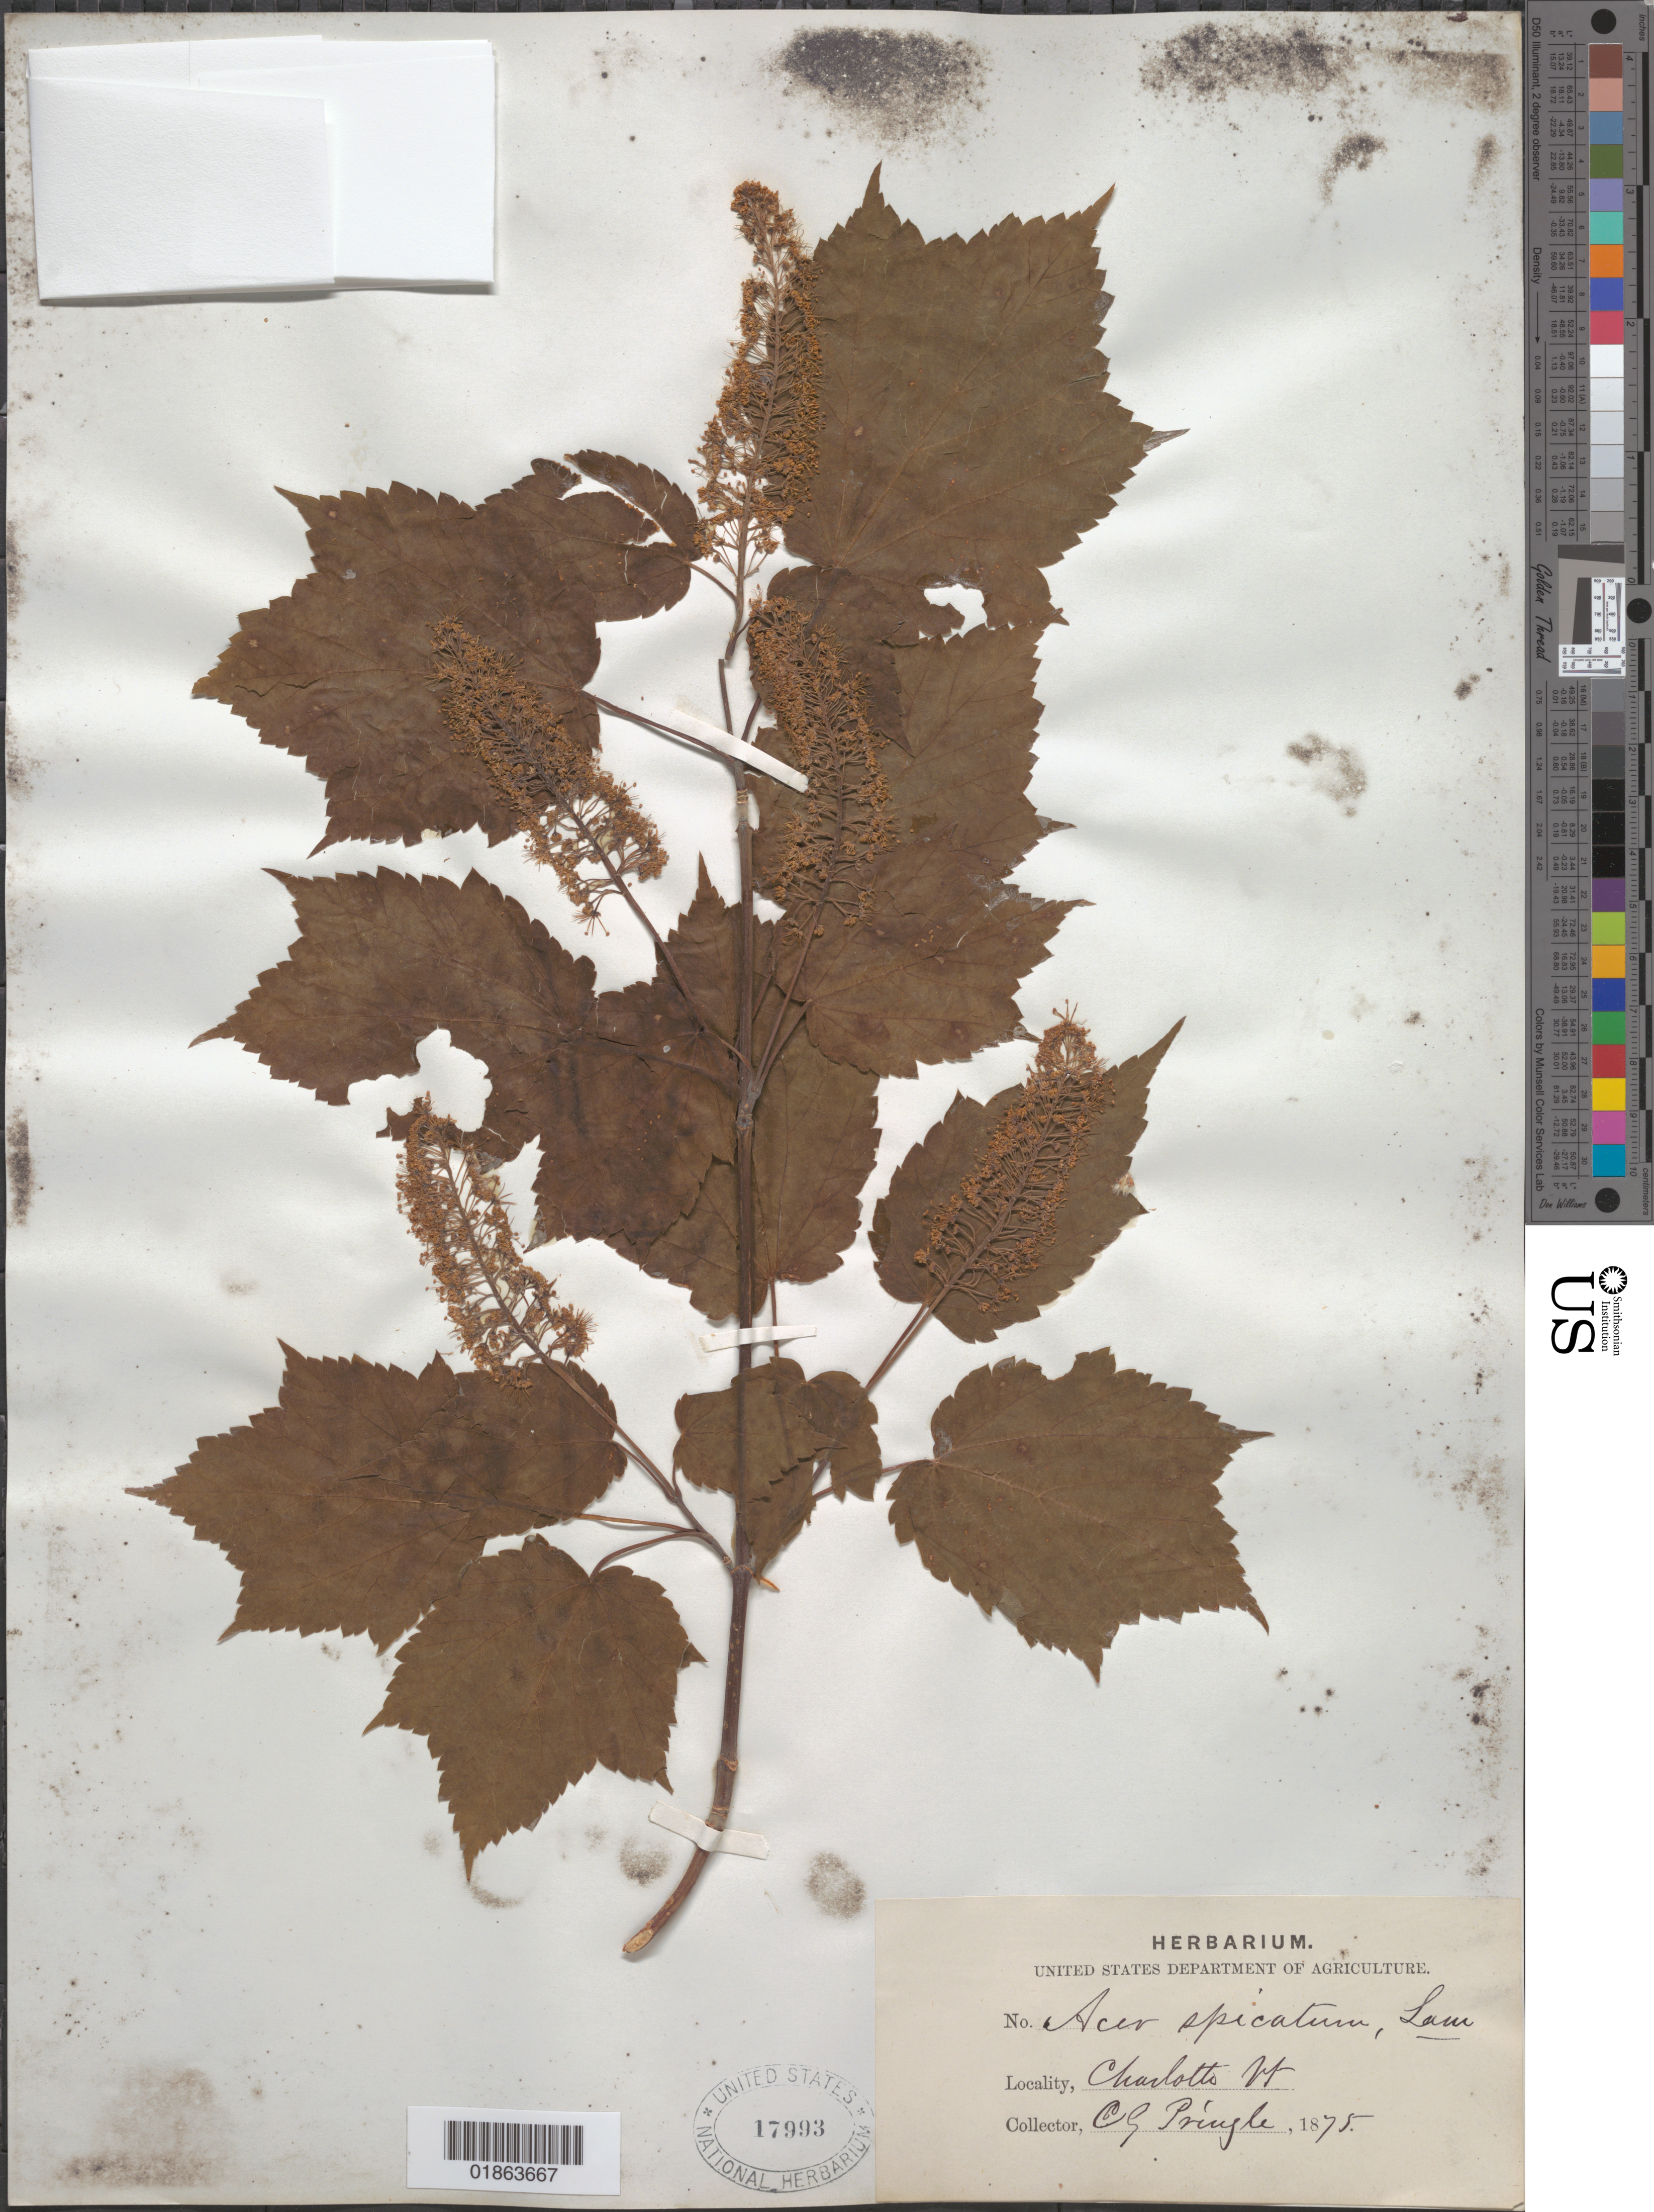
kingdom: Plantae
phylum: Tracheophyta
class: Magnoliopsida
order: Sapindales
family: Sapindaceae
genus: Acer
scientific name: Acer spicatum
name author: Lam.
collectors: C. G. Pringle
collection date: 1875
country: United States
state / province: Vermont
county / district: Chittenden County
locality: Charlotte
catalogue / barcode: US 17993